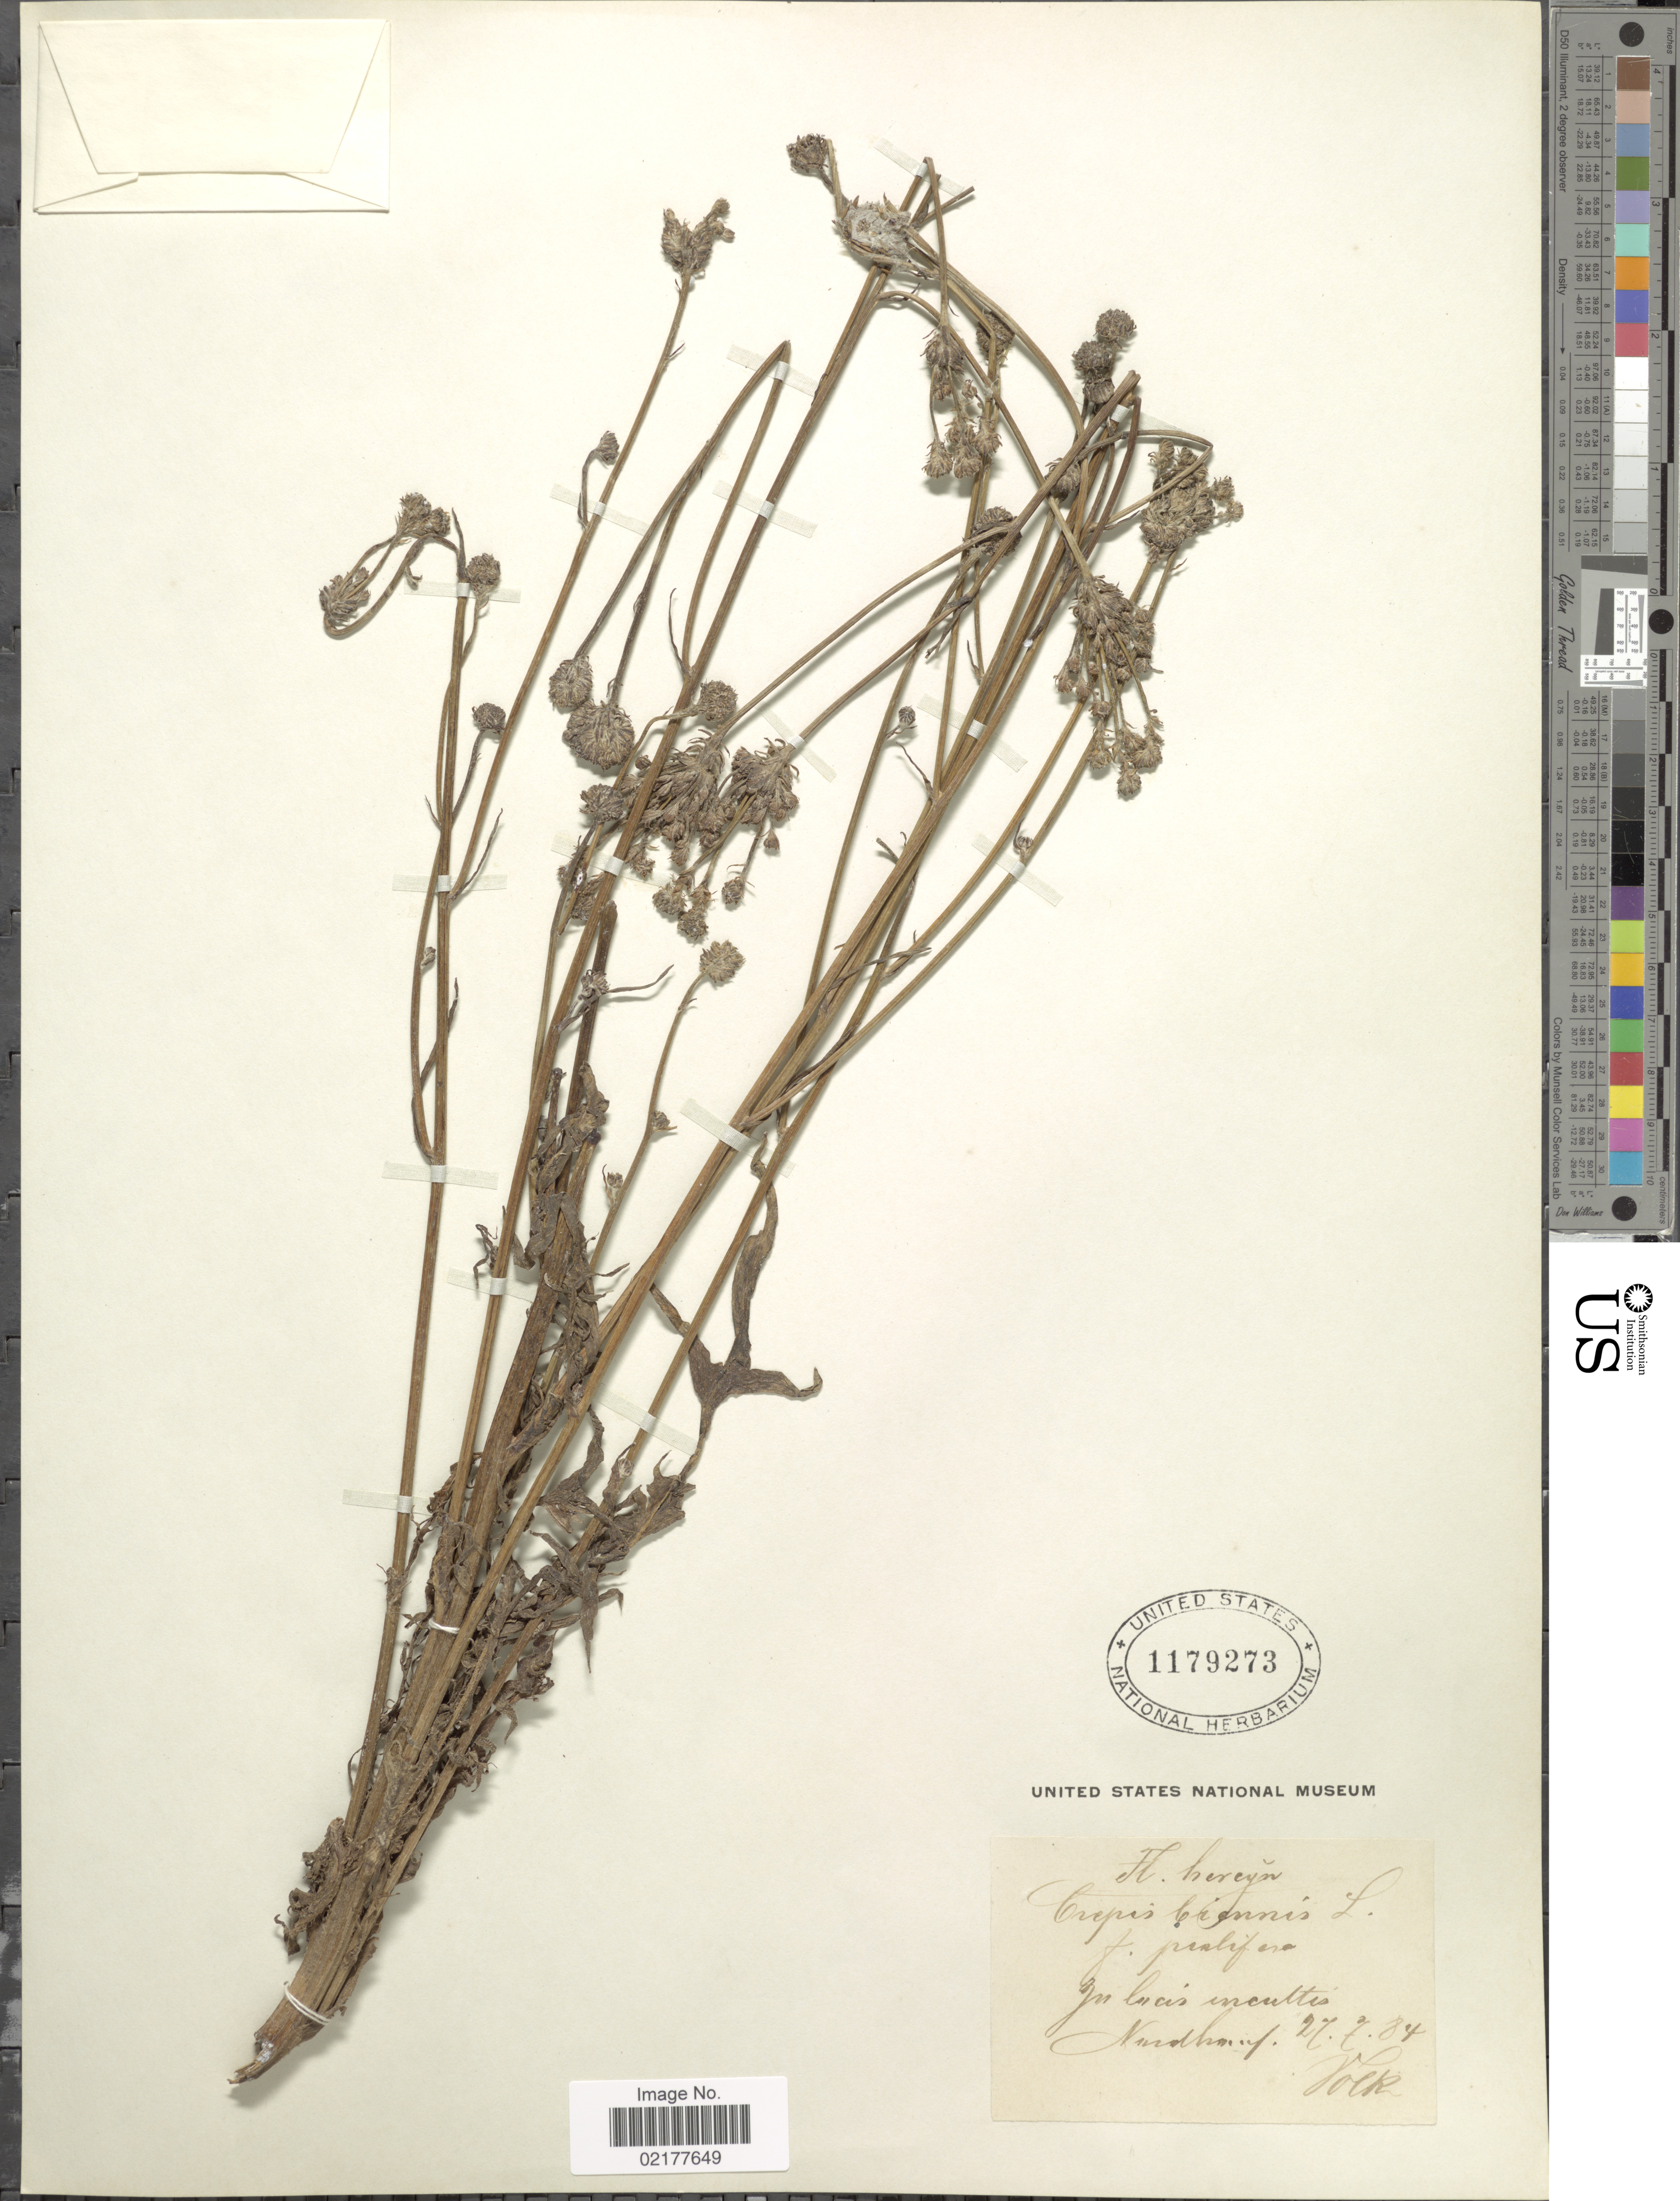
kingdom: Plantae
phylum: Tracheophyta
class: Magnoliopsida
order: Asterales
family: Asteraceae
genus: Crepis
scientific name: Crepis biennis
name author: L.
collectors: -. Volk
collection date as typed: Transcribed d/m/y: 27/7/84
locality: Hereyn. Nordhauf [interpreted]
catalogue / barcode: US 1179273